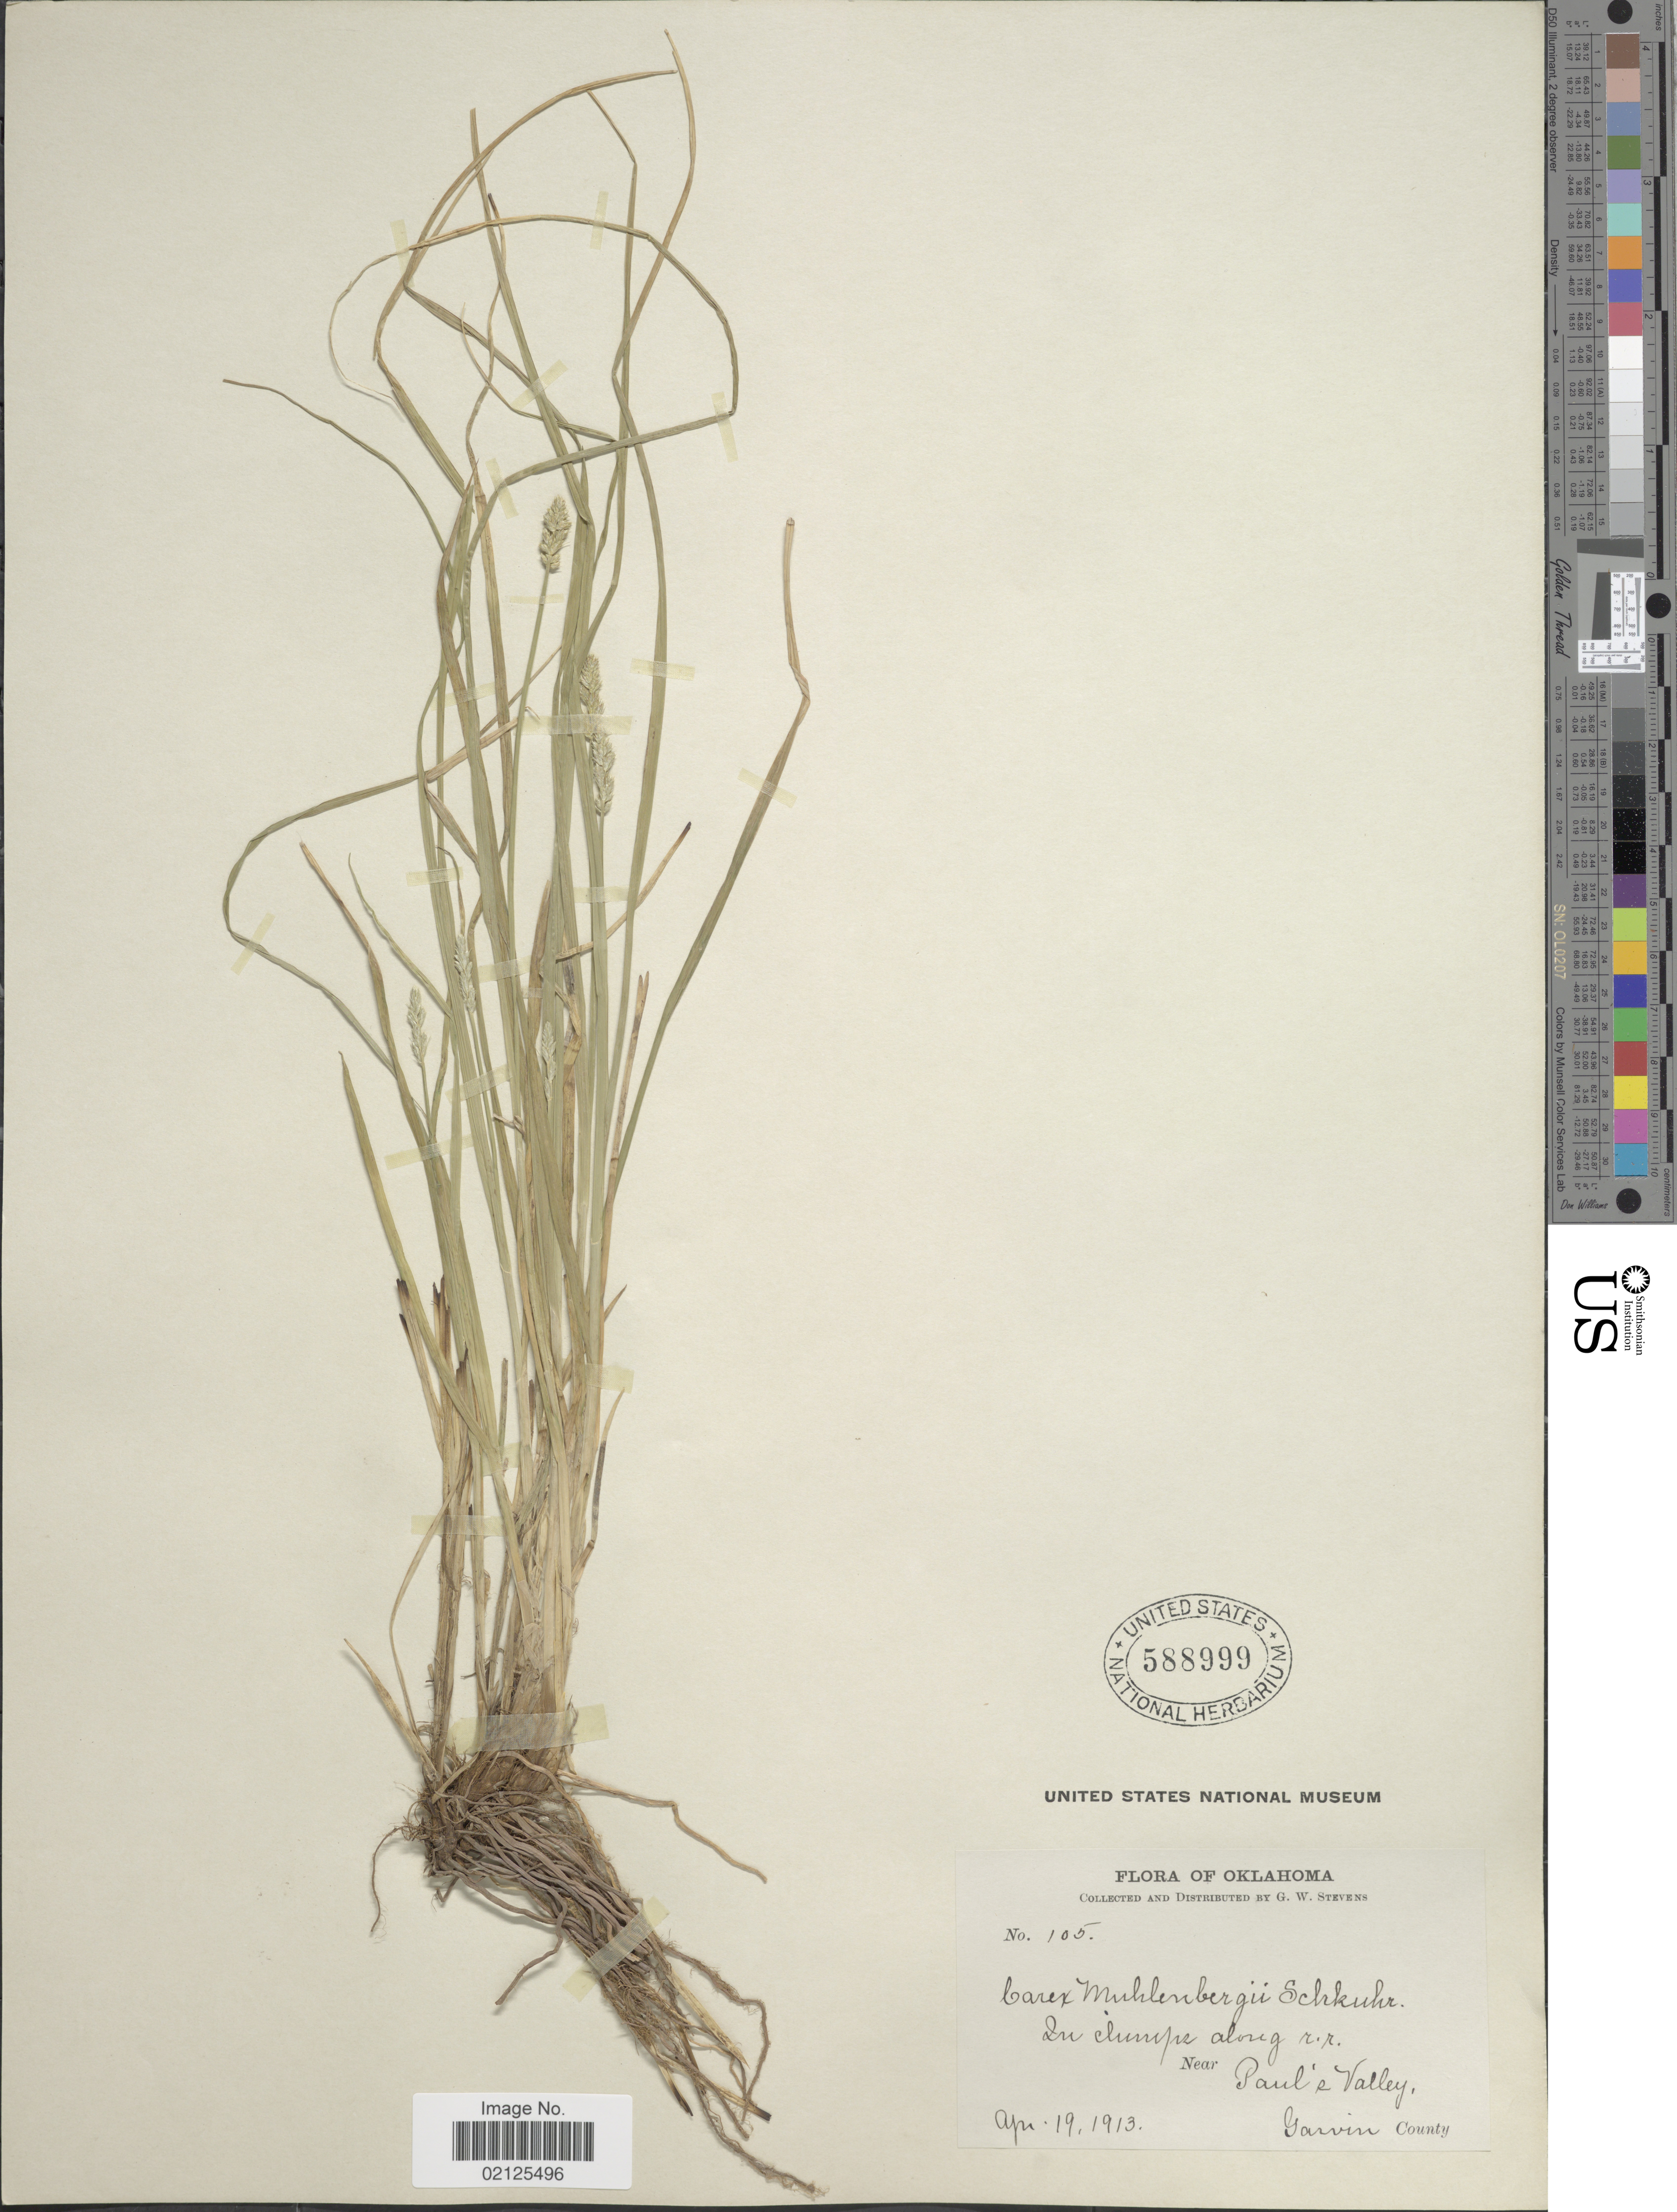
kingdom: Plantae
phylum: Tracheophyta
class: Liliopsida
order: Poales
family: Cyperaceae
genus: Carex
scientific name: Carex muehlenbergii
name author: Willd.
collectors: G. W. Stevens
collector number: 105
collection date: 1913-04-19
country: United States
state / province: Oklahoma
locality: In clumps along r.r. Near Paul's Valley, Garvin County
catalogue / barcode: US 588999